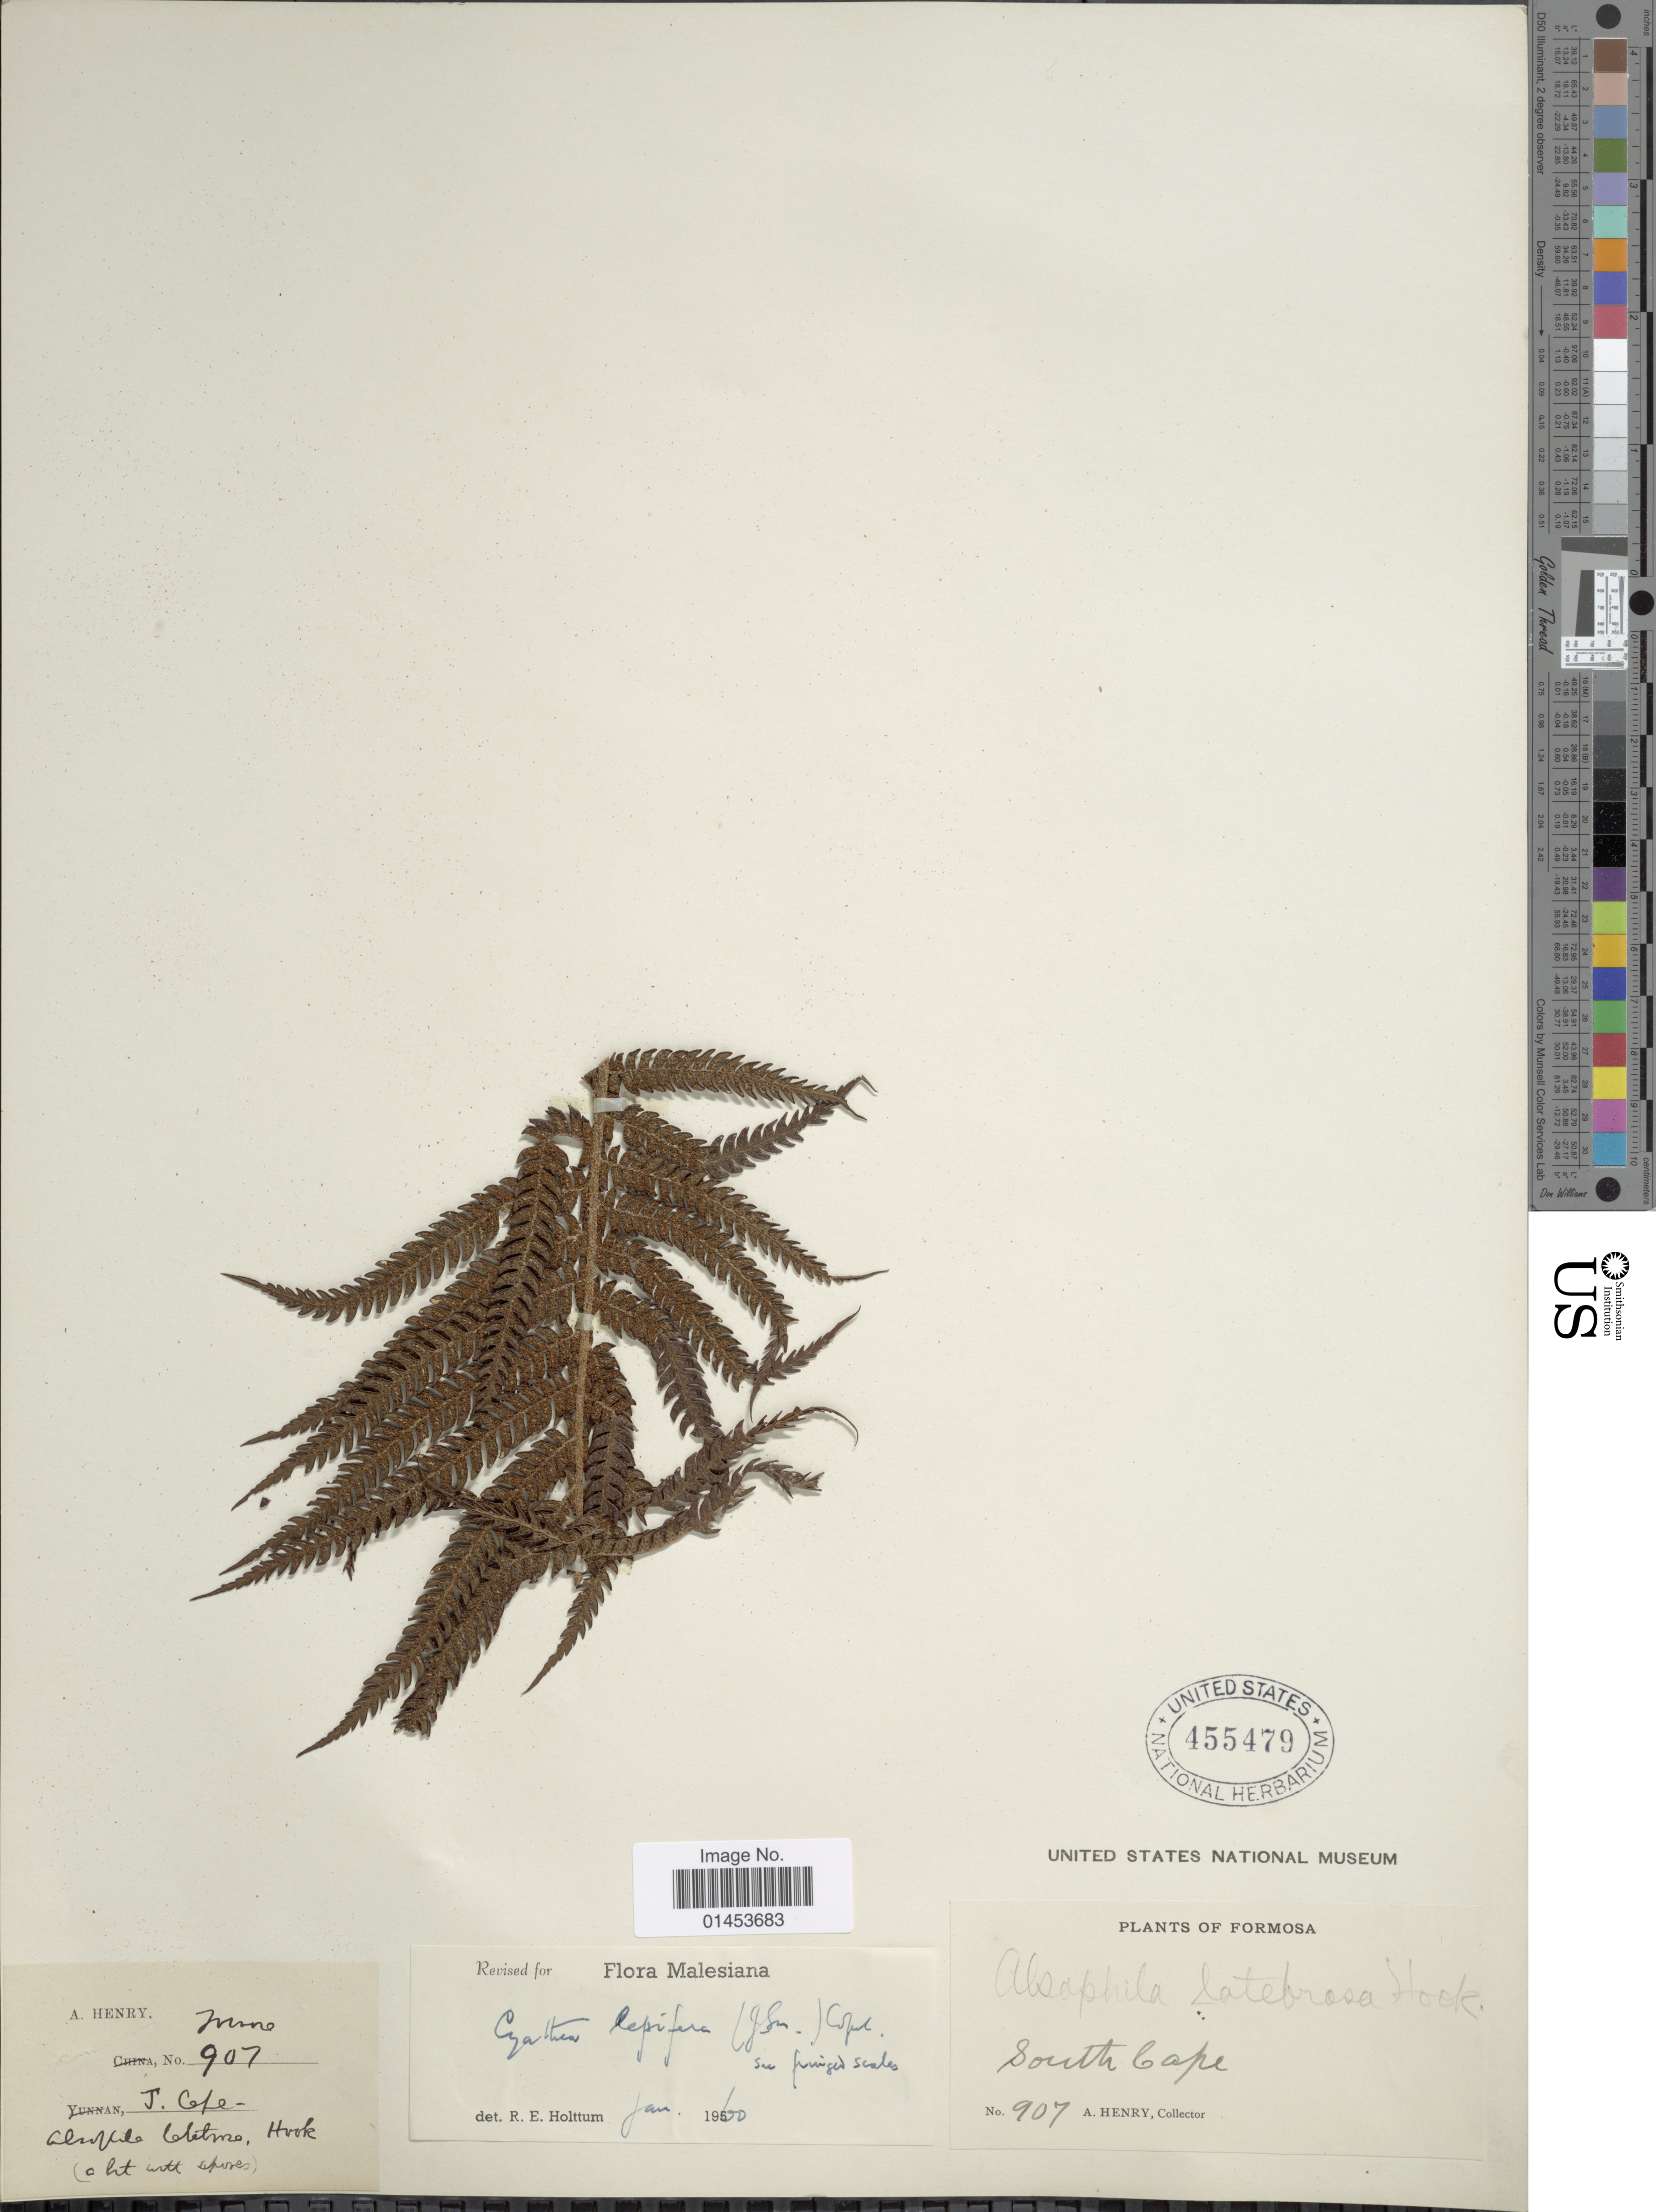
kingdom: Plantae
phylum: Tracheophyta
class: Polypodiopsida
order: Cyatheales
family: Cyatheaceae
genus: Cyathea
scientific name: Cyathea lepifera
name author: (J. Sm.) Copel.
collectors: A. Henry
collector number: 907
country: Taiwan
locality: Formosa, South Cape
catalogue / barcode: US 455479